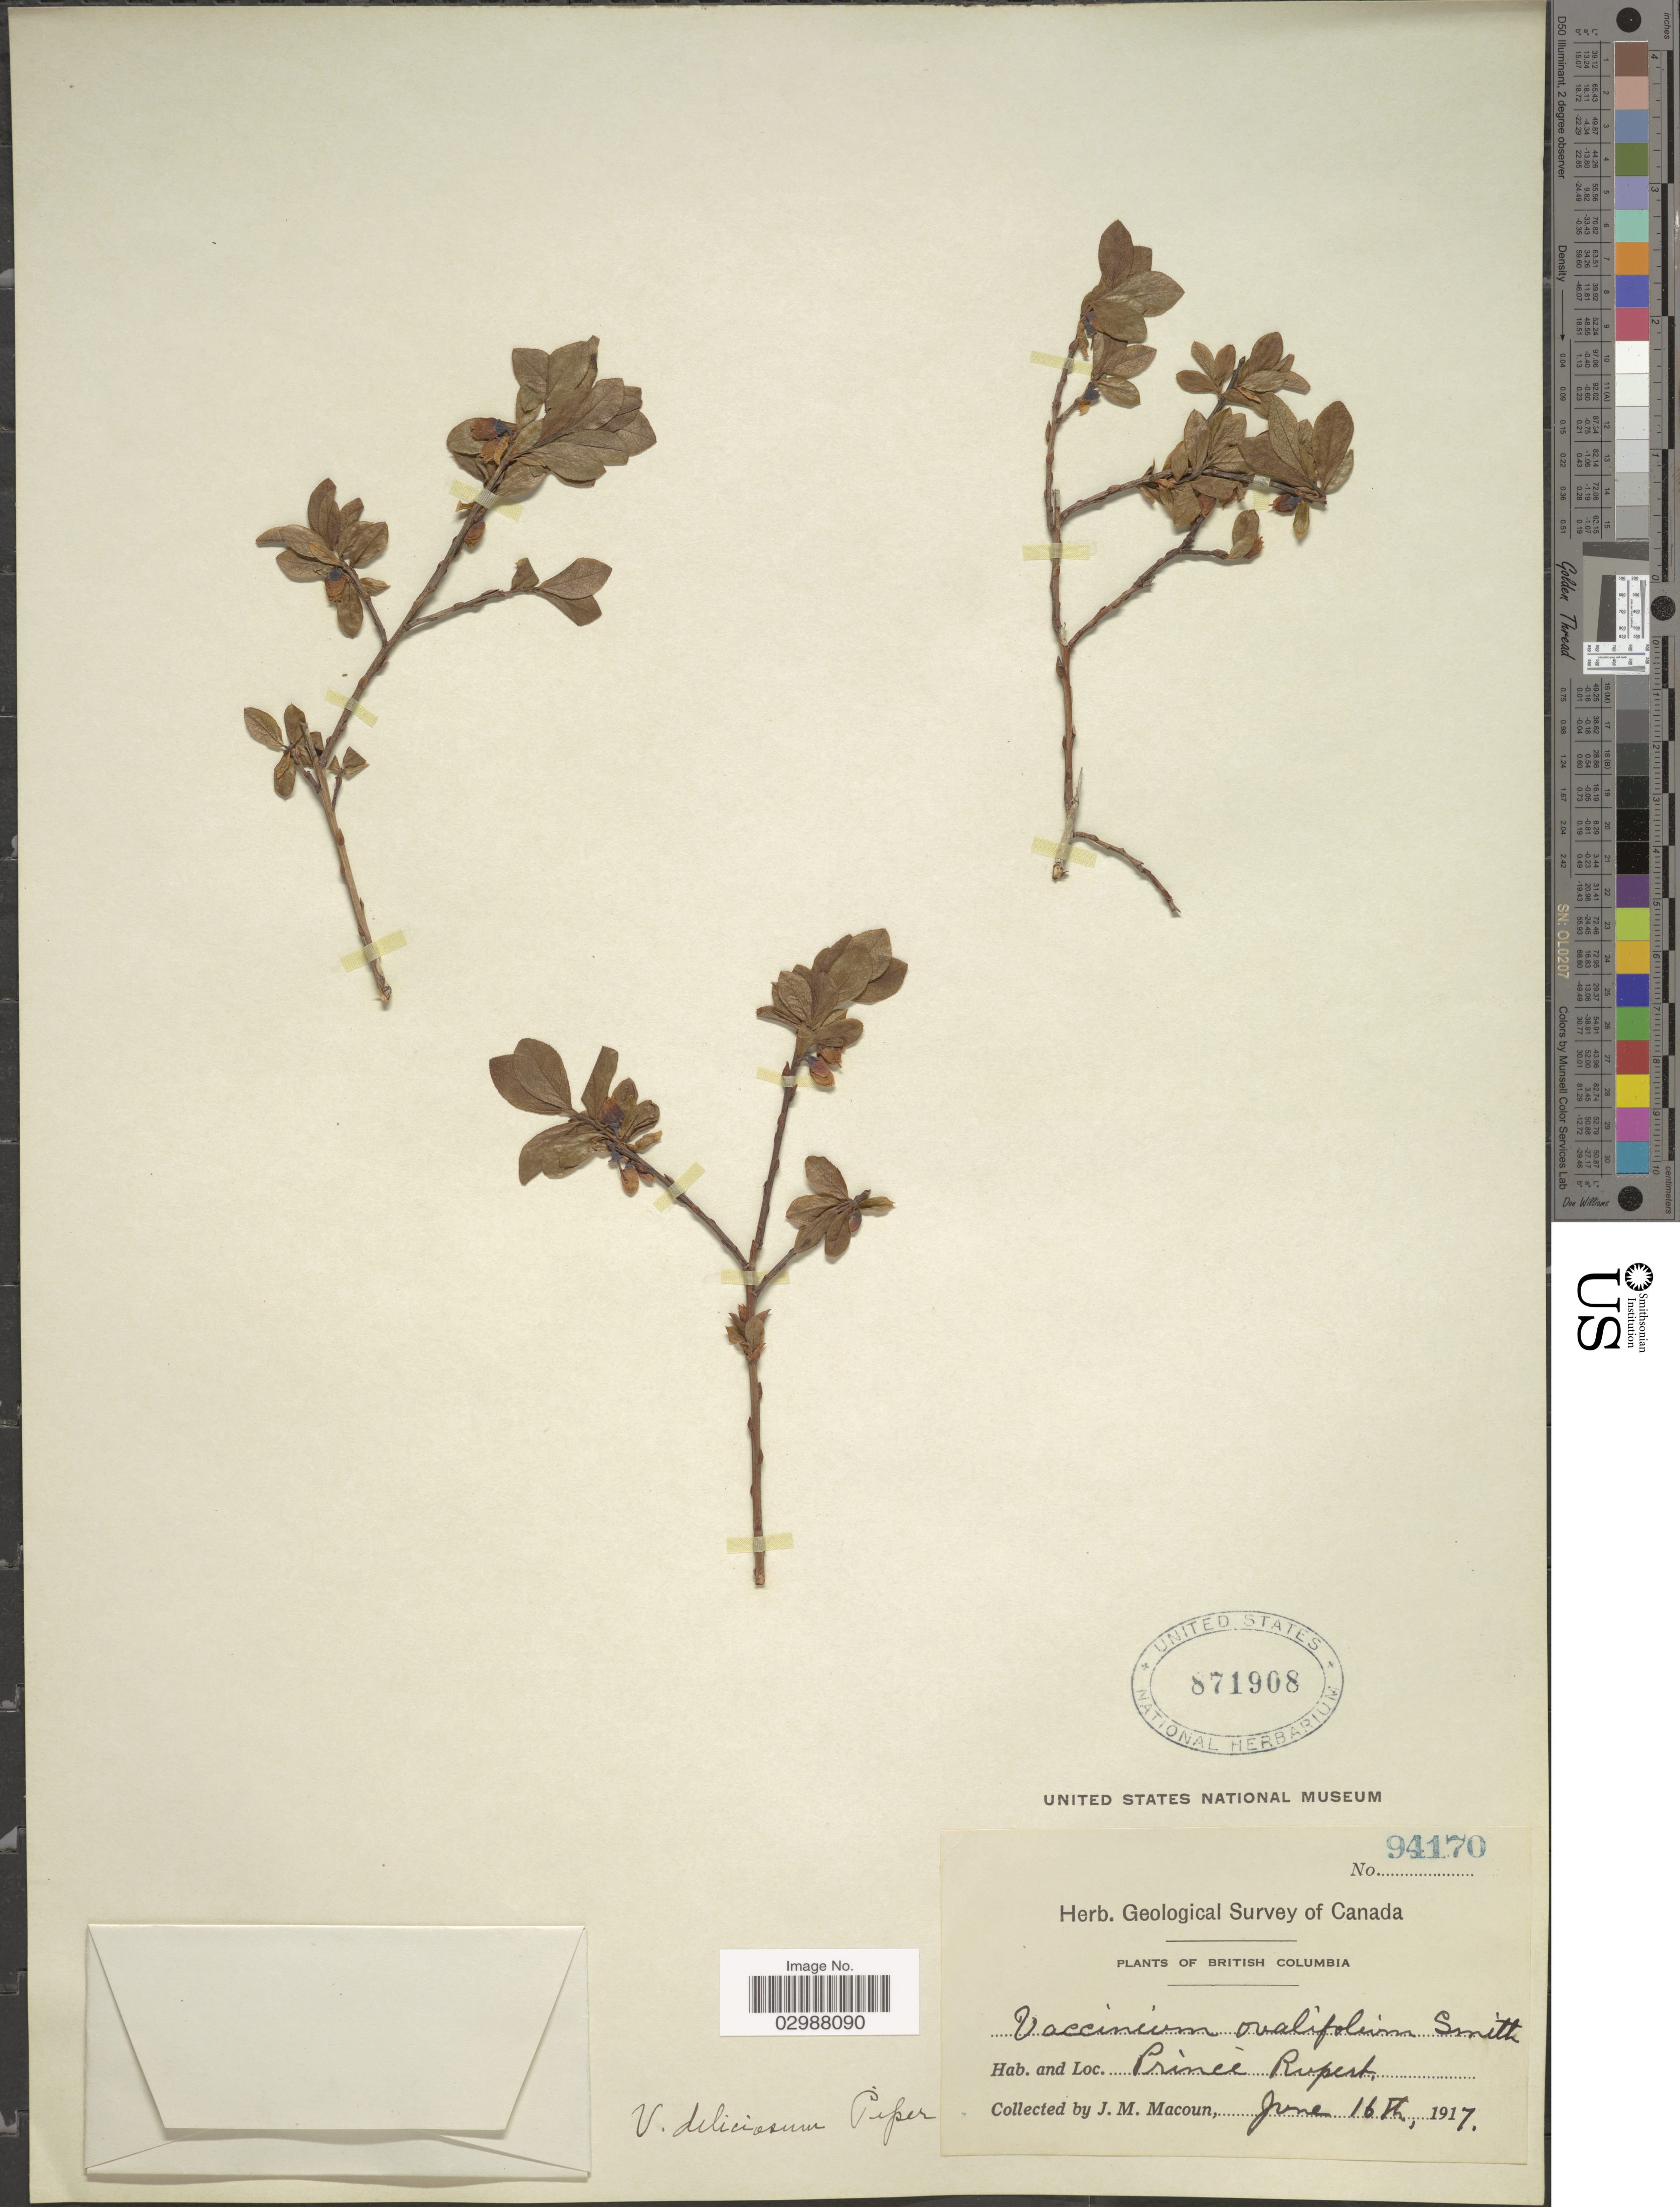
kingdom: Plantae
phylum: Tracheophyta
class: Magnoliopsida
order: Ericales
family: Ericaceae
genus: Vaccinium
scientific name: Vaccinium deliciosum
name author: Piper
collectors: J. M. Macoun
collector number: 94170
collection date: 1917-06-16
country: Canada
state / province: British Columbia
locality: Prince Rupert.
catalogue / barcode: US 871908